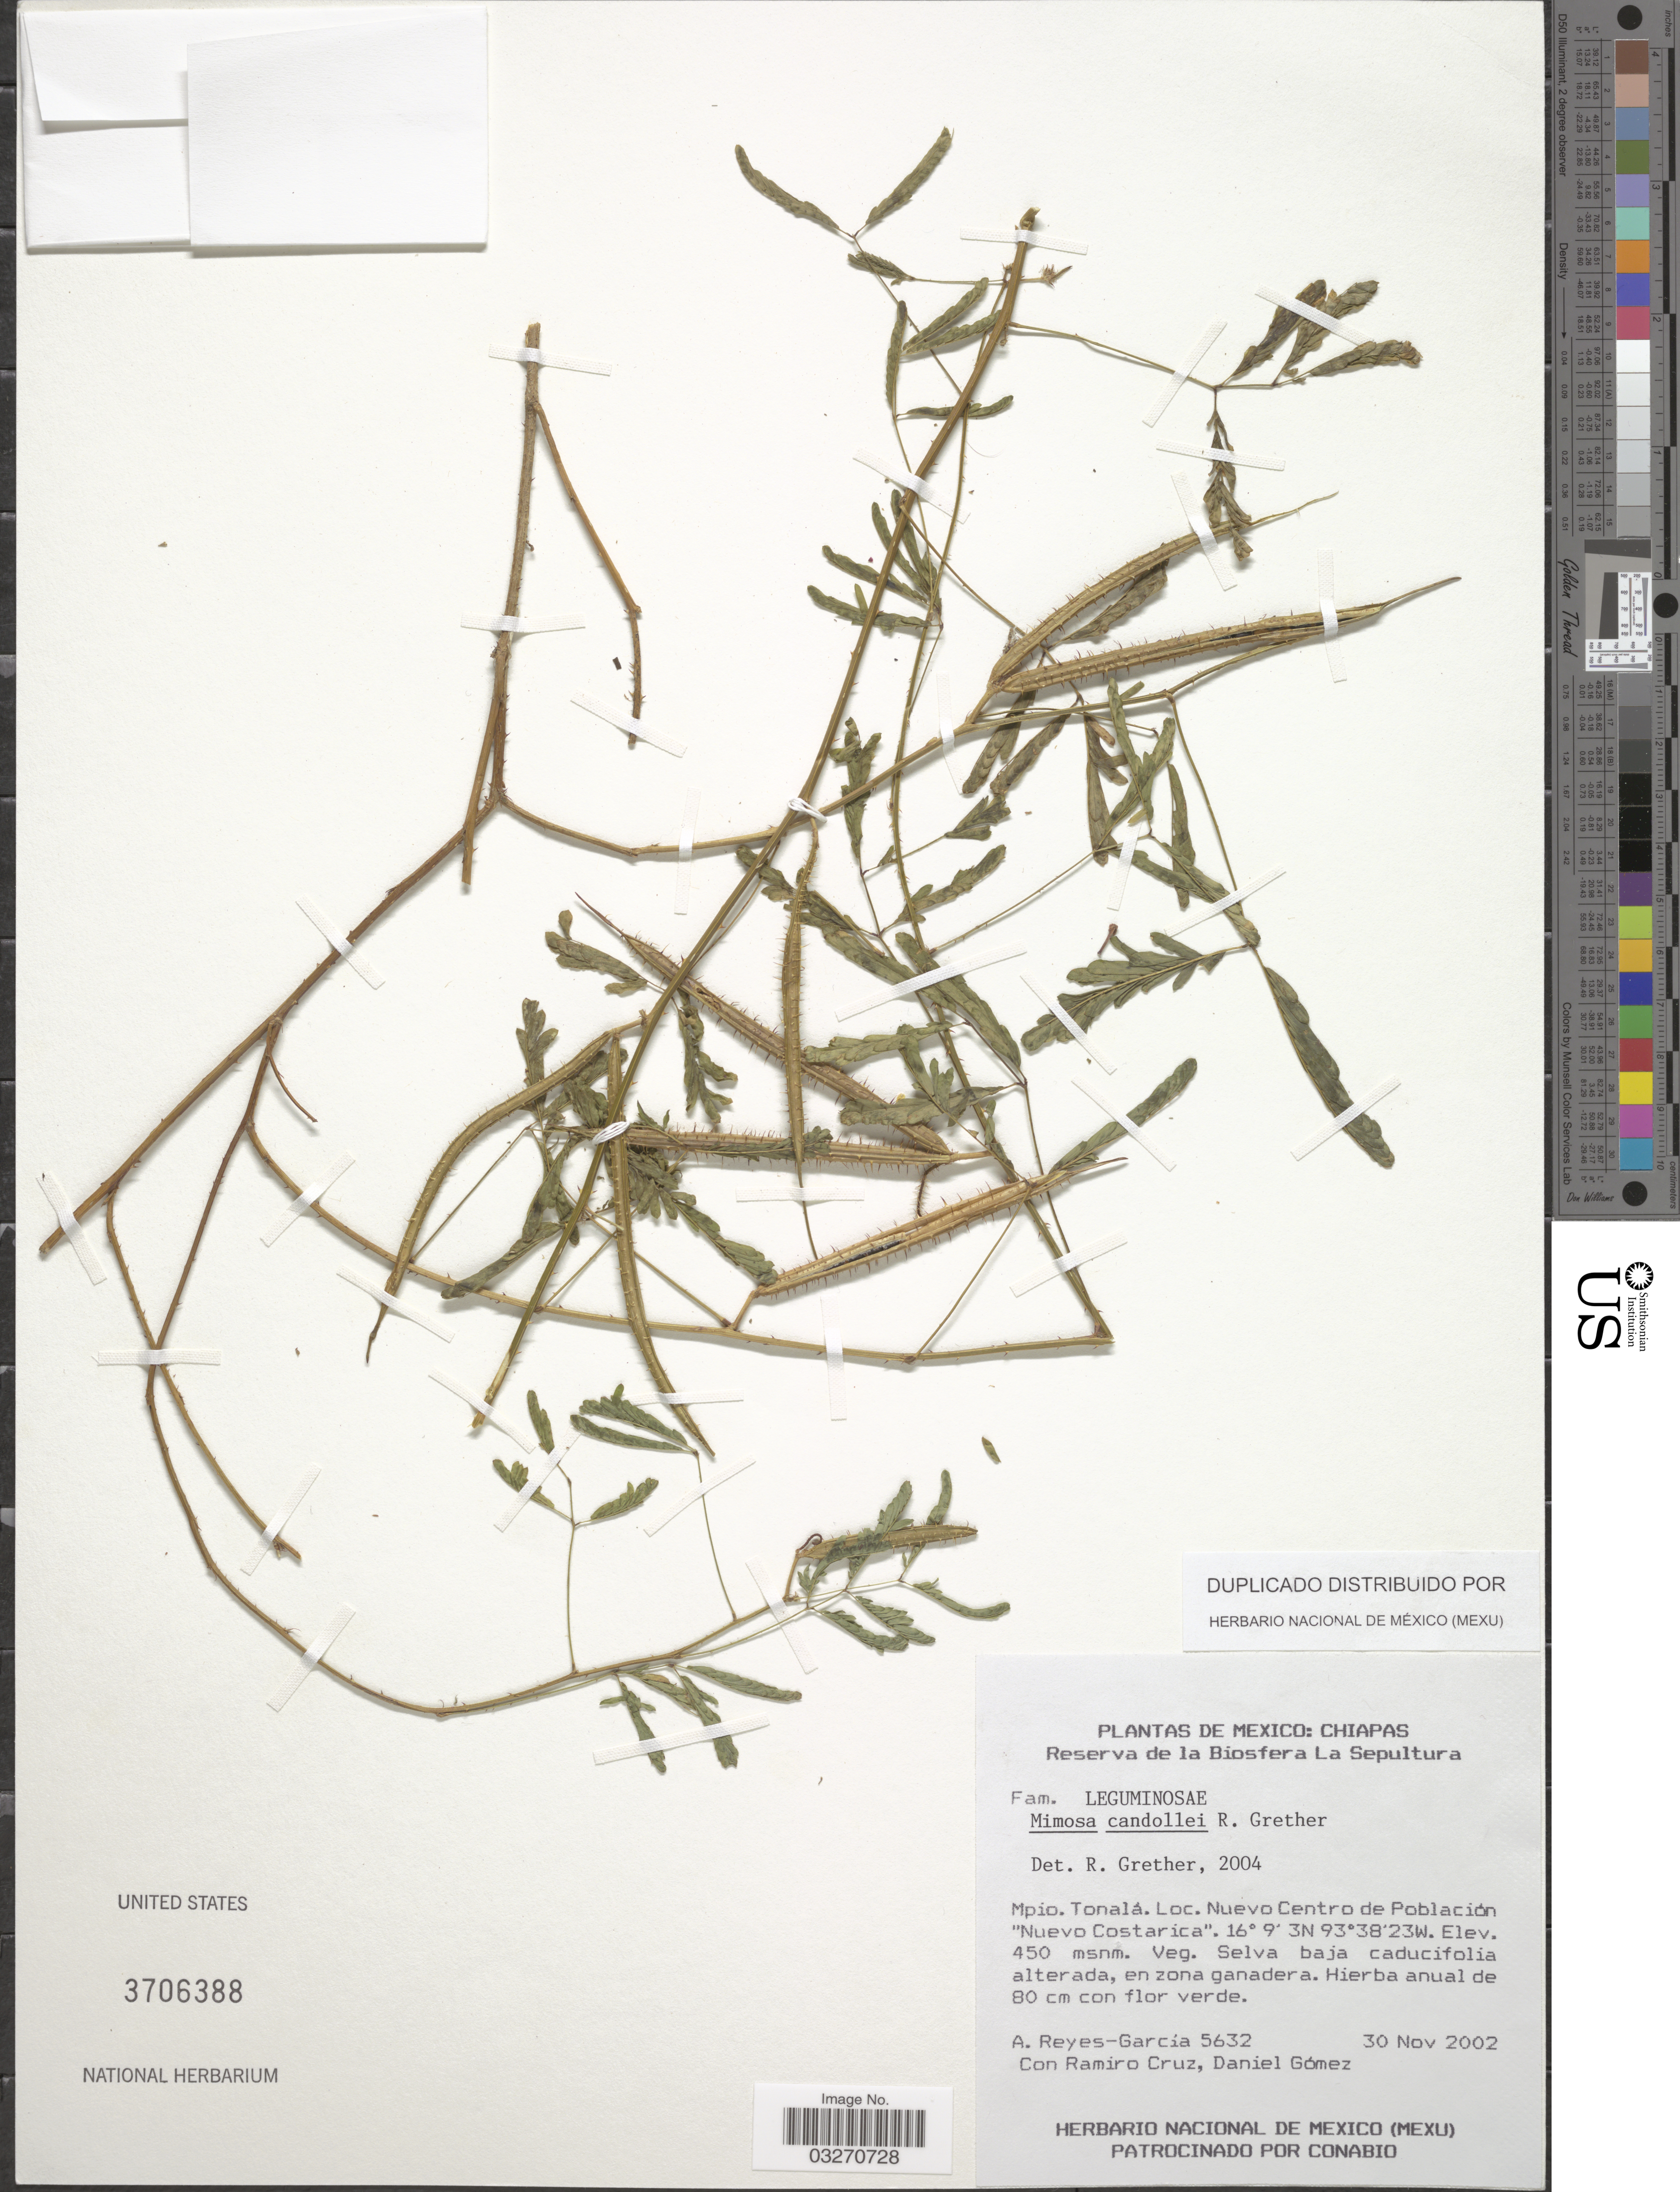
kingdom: Plantae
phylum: Tracheophyta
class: Magnoliopsida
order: Fabales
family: Fabaceae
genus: Mimosa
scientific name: Mimosa candollei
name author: R. Grether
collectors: A. Reyes G., R. Cruz & D. Gomez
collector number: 5632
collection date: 2002-11-30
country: Mexico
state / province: Chiapas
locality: Reserva de la Biosfera La Sepultura [unsure placement] Mpio. Tonalá. Nuevo Centro de Población "Nuevo Costarica".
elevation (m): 450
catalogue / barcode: US 3706388